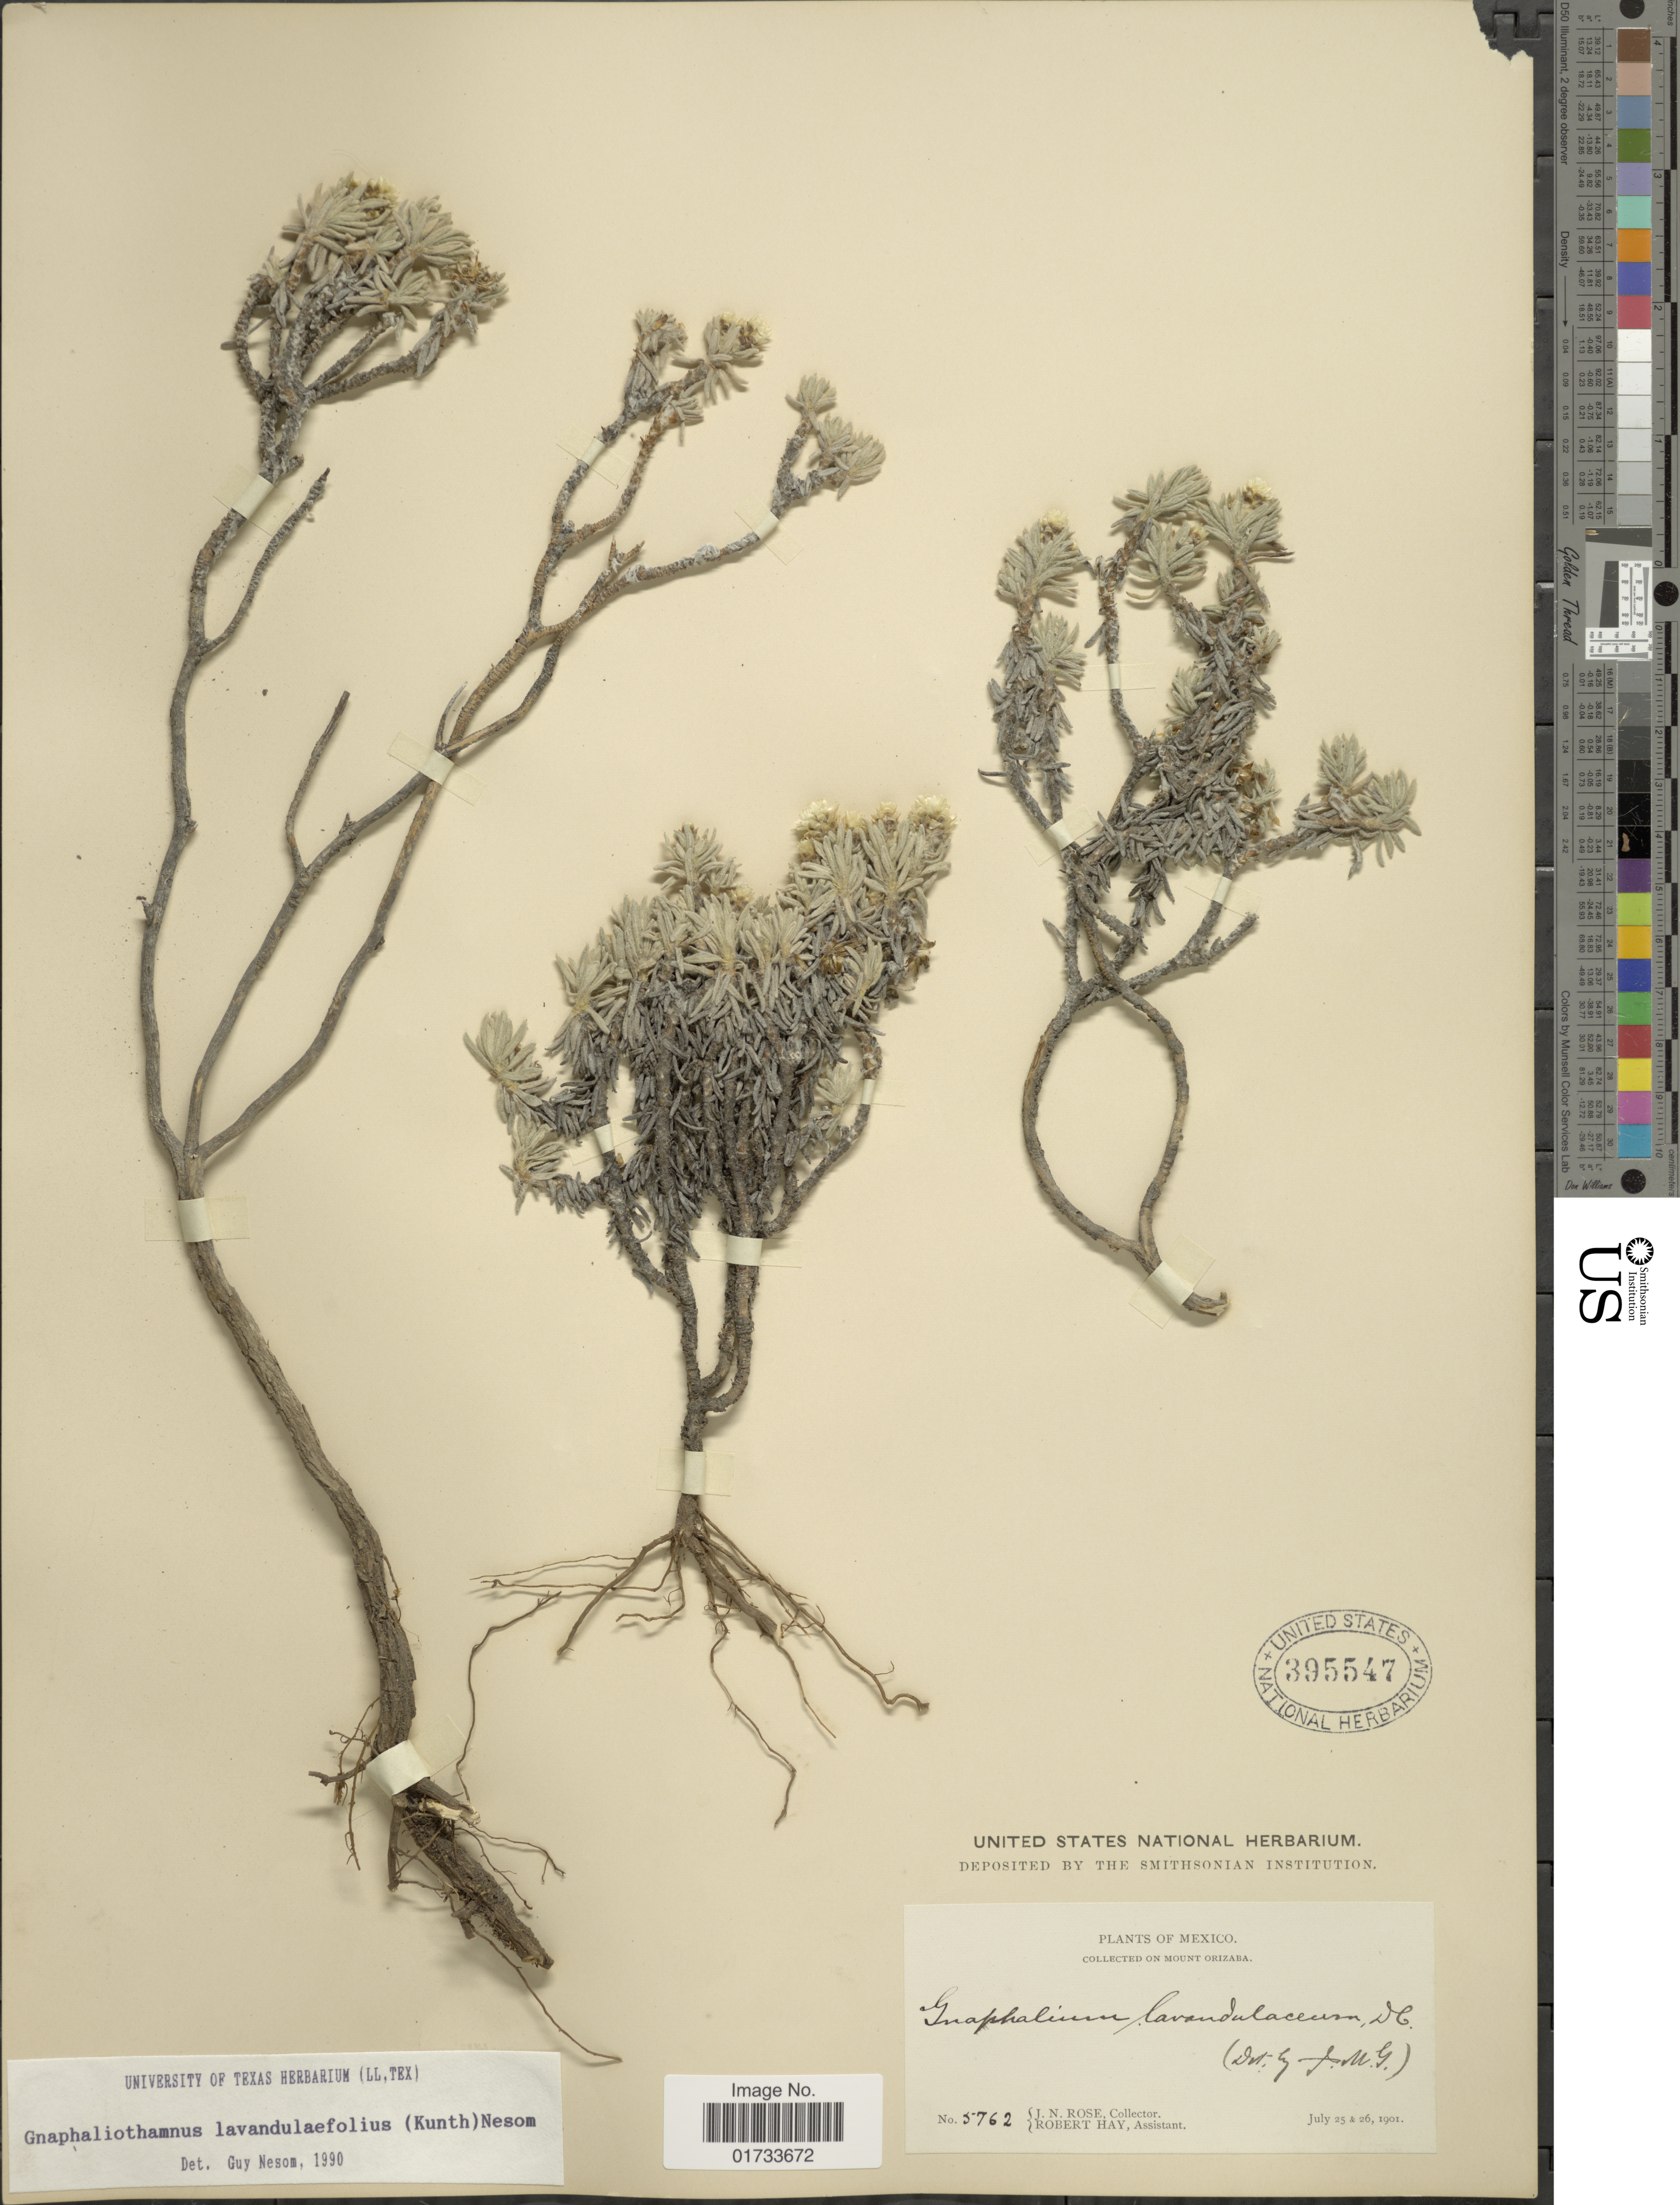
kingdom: Plantae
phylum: Tracheophyta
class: Magnoliopsida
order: Asterales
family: Asteraceae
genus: Chionolaena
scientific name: Chionolaena lavandulifolia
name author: (Kunth) Benth. & Hook.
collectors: J. N. Rose & R. Hay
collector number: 5762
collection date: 1901-07-25/1901-07-26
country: Mexico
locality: Mount Orizaba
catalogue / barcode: US 395547